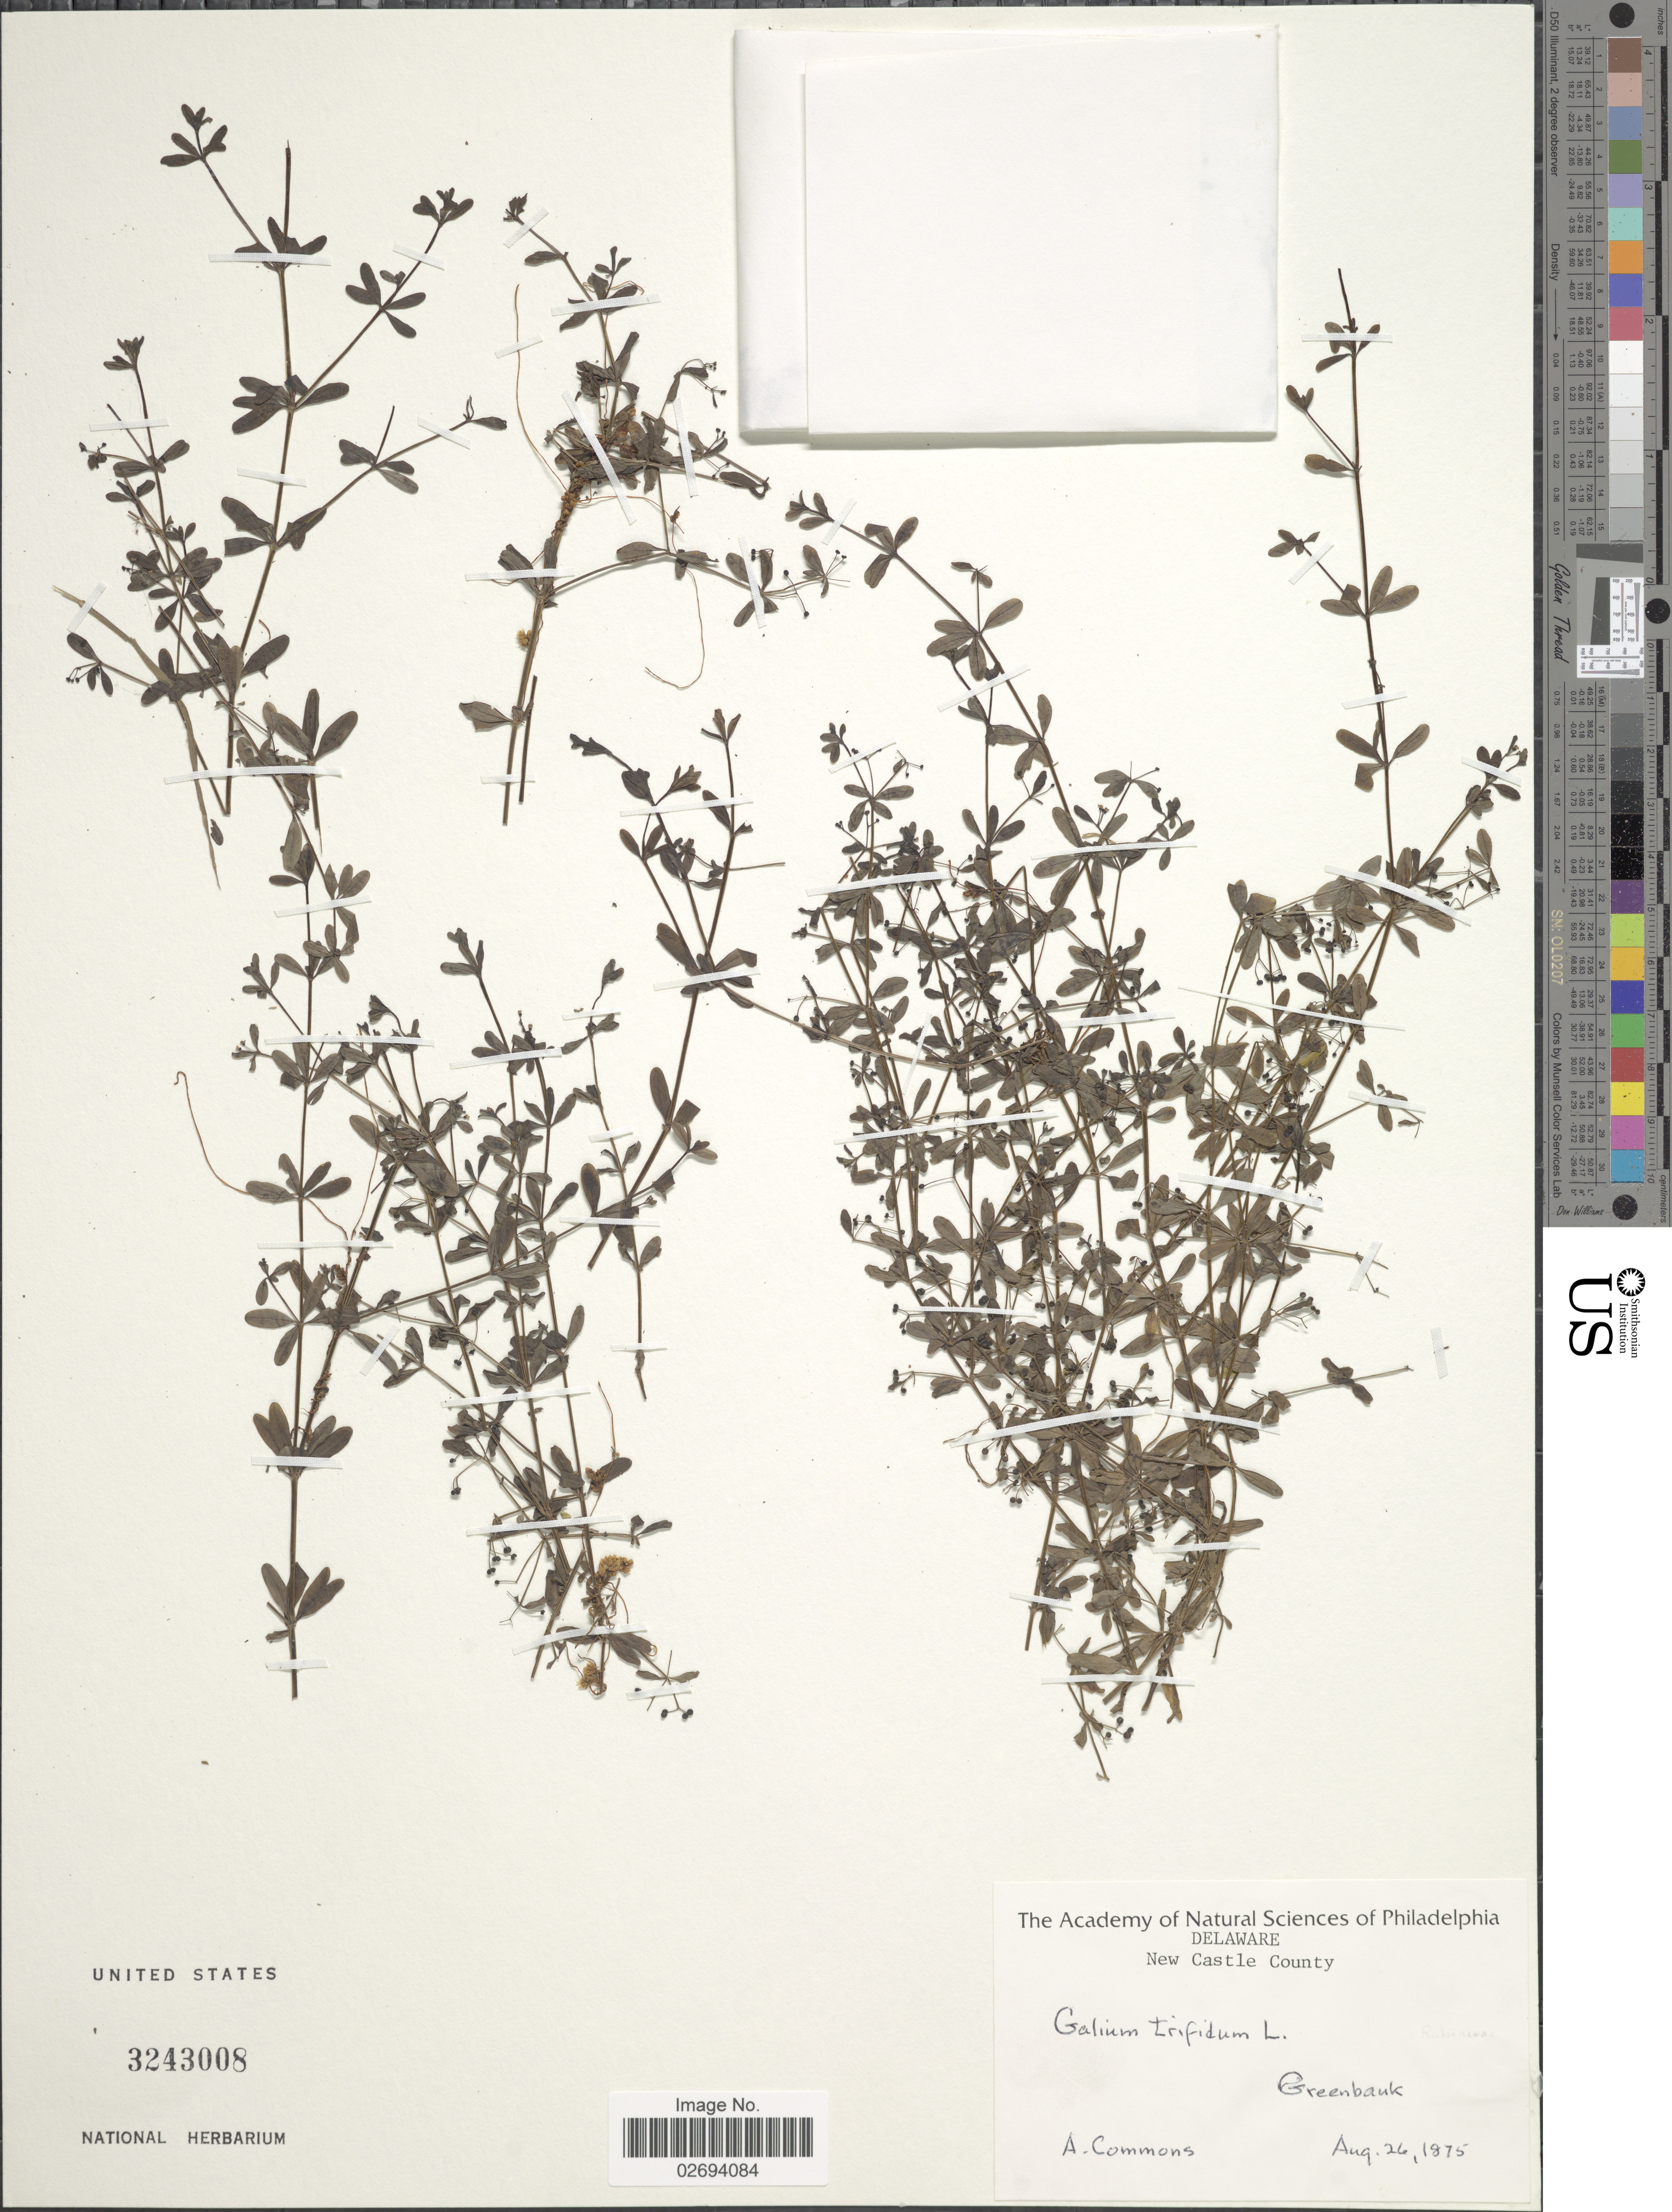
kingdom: Plantae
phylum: Tracheophyta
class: Magnoliopsida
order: Gentianales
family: Rubiaceae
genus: Galium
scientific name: Galium trifidum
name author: L.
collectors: A. Commons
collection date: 1875-08-26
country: United States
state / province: Delaware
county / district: New Castle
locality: New Castle County, Greenbank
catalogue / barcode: US 3243008